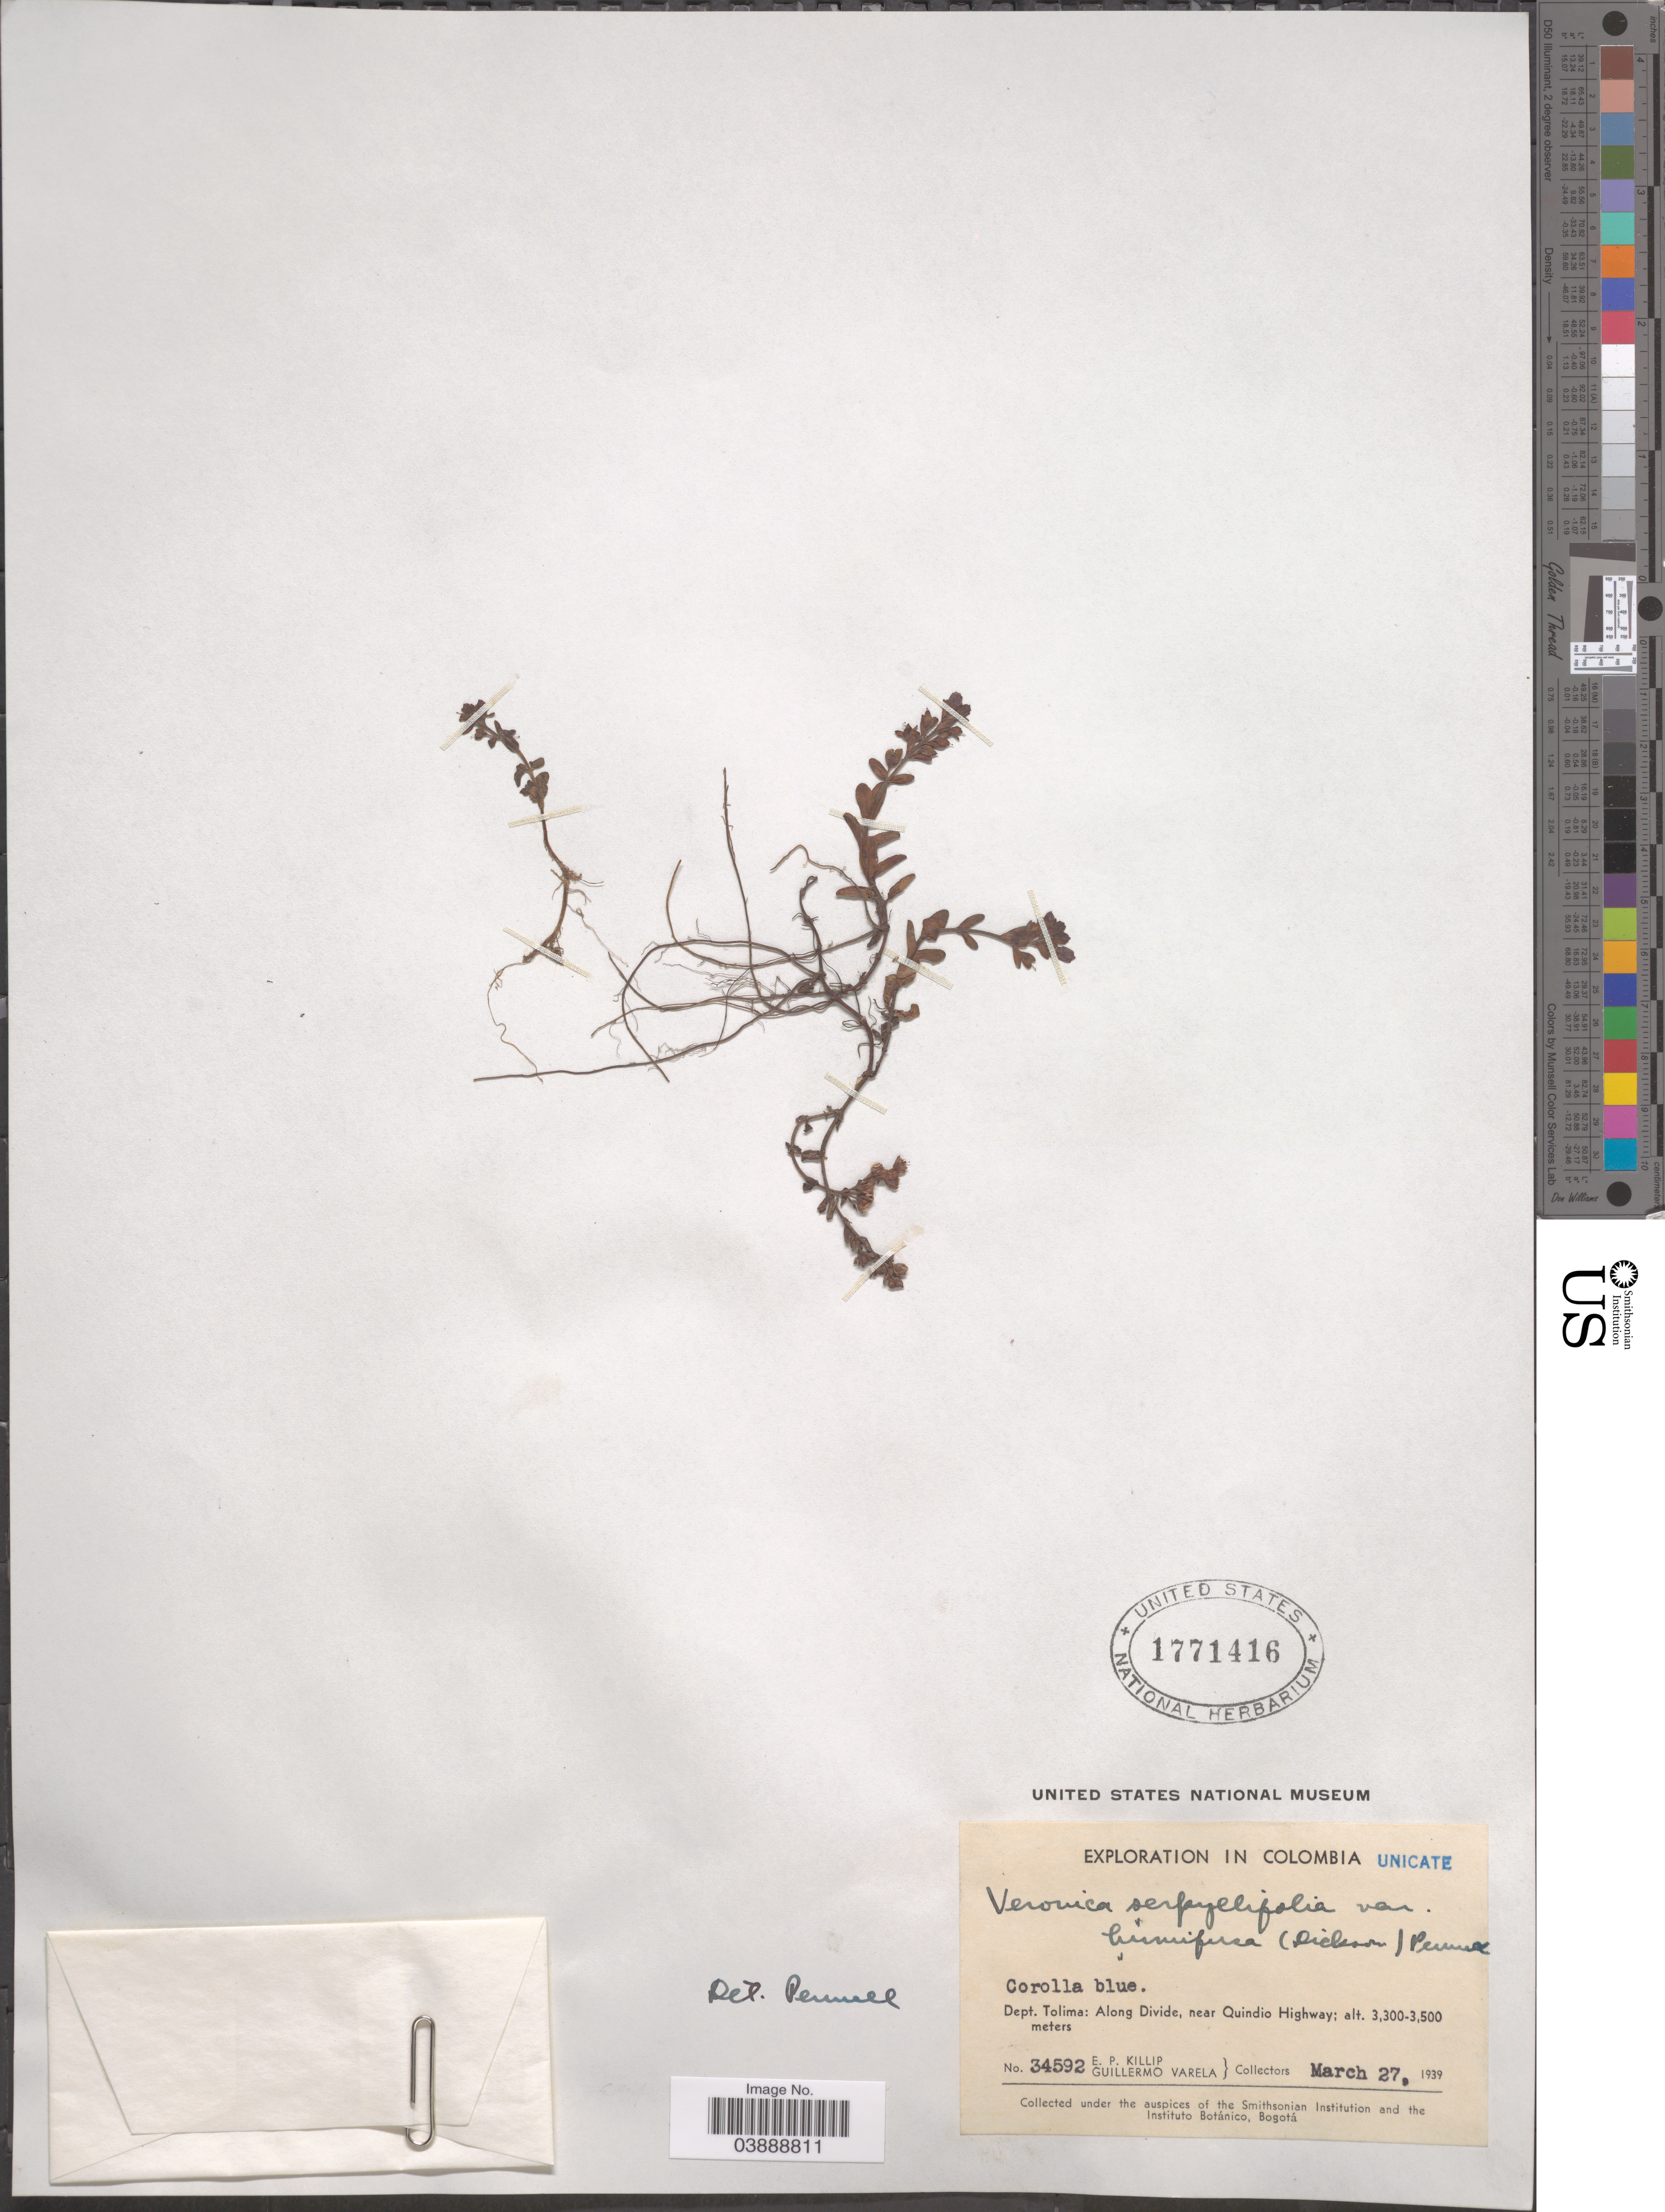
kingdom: Plantae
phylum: Tracheophyta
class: Magnoliopsida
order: Lamiales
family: Plantaginaceae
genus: Veronica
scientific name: Veronica serpyllifolia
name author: L.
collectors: E. P. Killip & G. Varela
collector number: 34592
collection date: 1939-03-27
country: Colombia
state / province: Tolima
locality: Dept. Tolima: Along Divide, near Quindio Highway.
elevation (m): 3300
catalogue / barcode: US 1771416